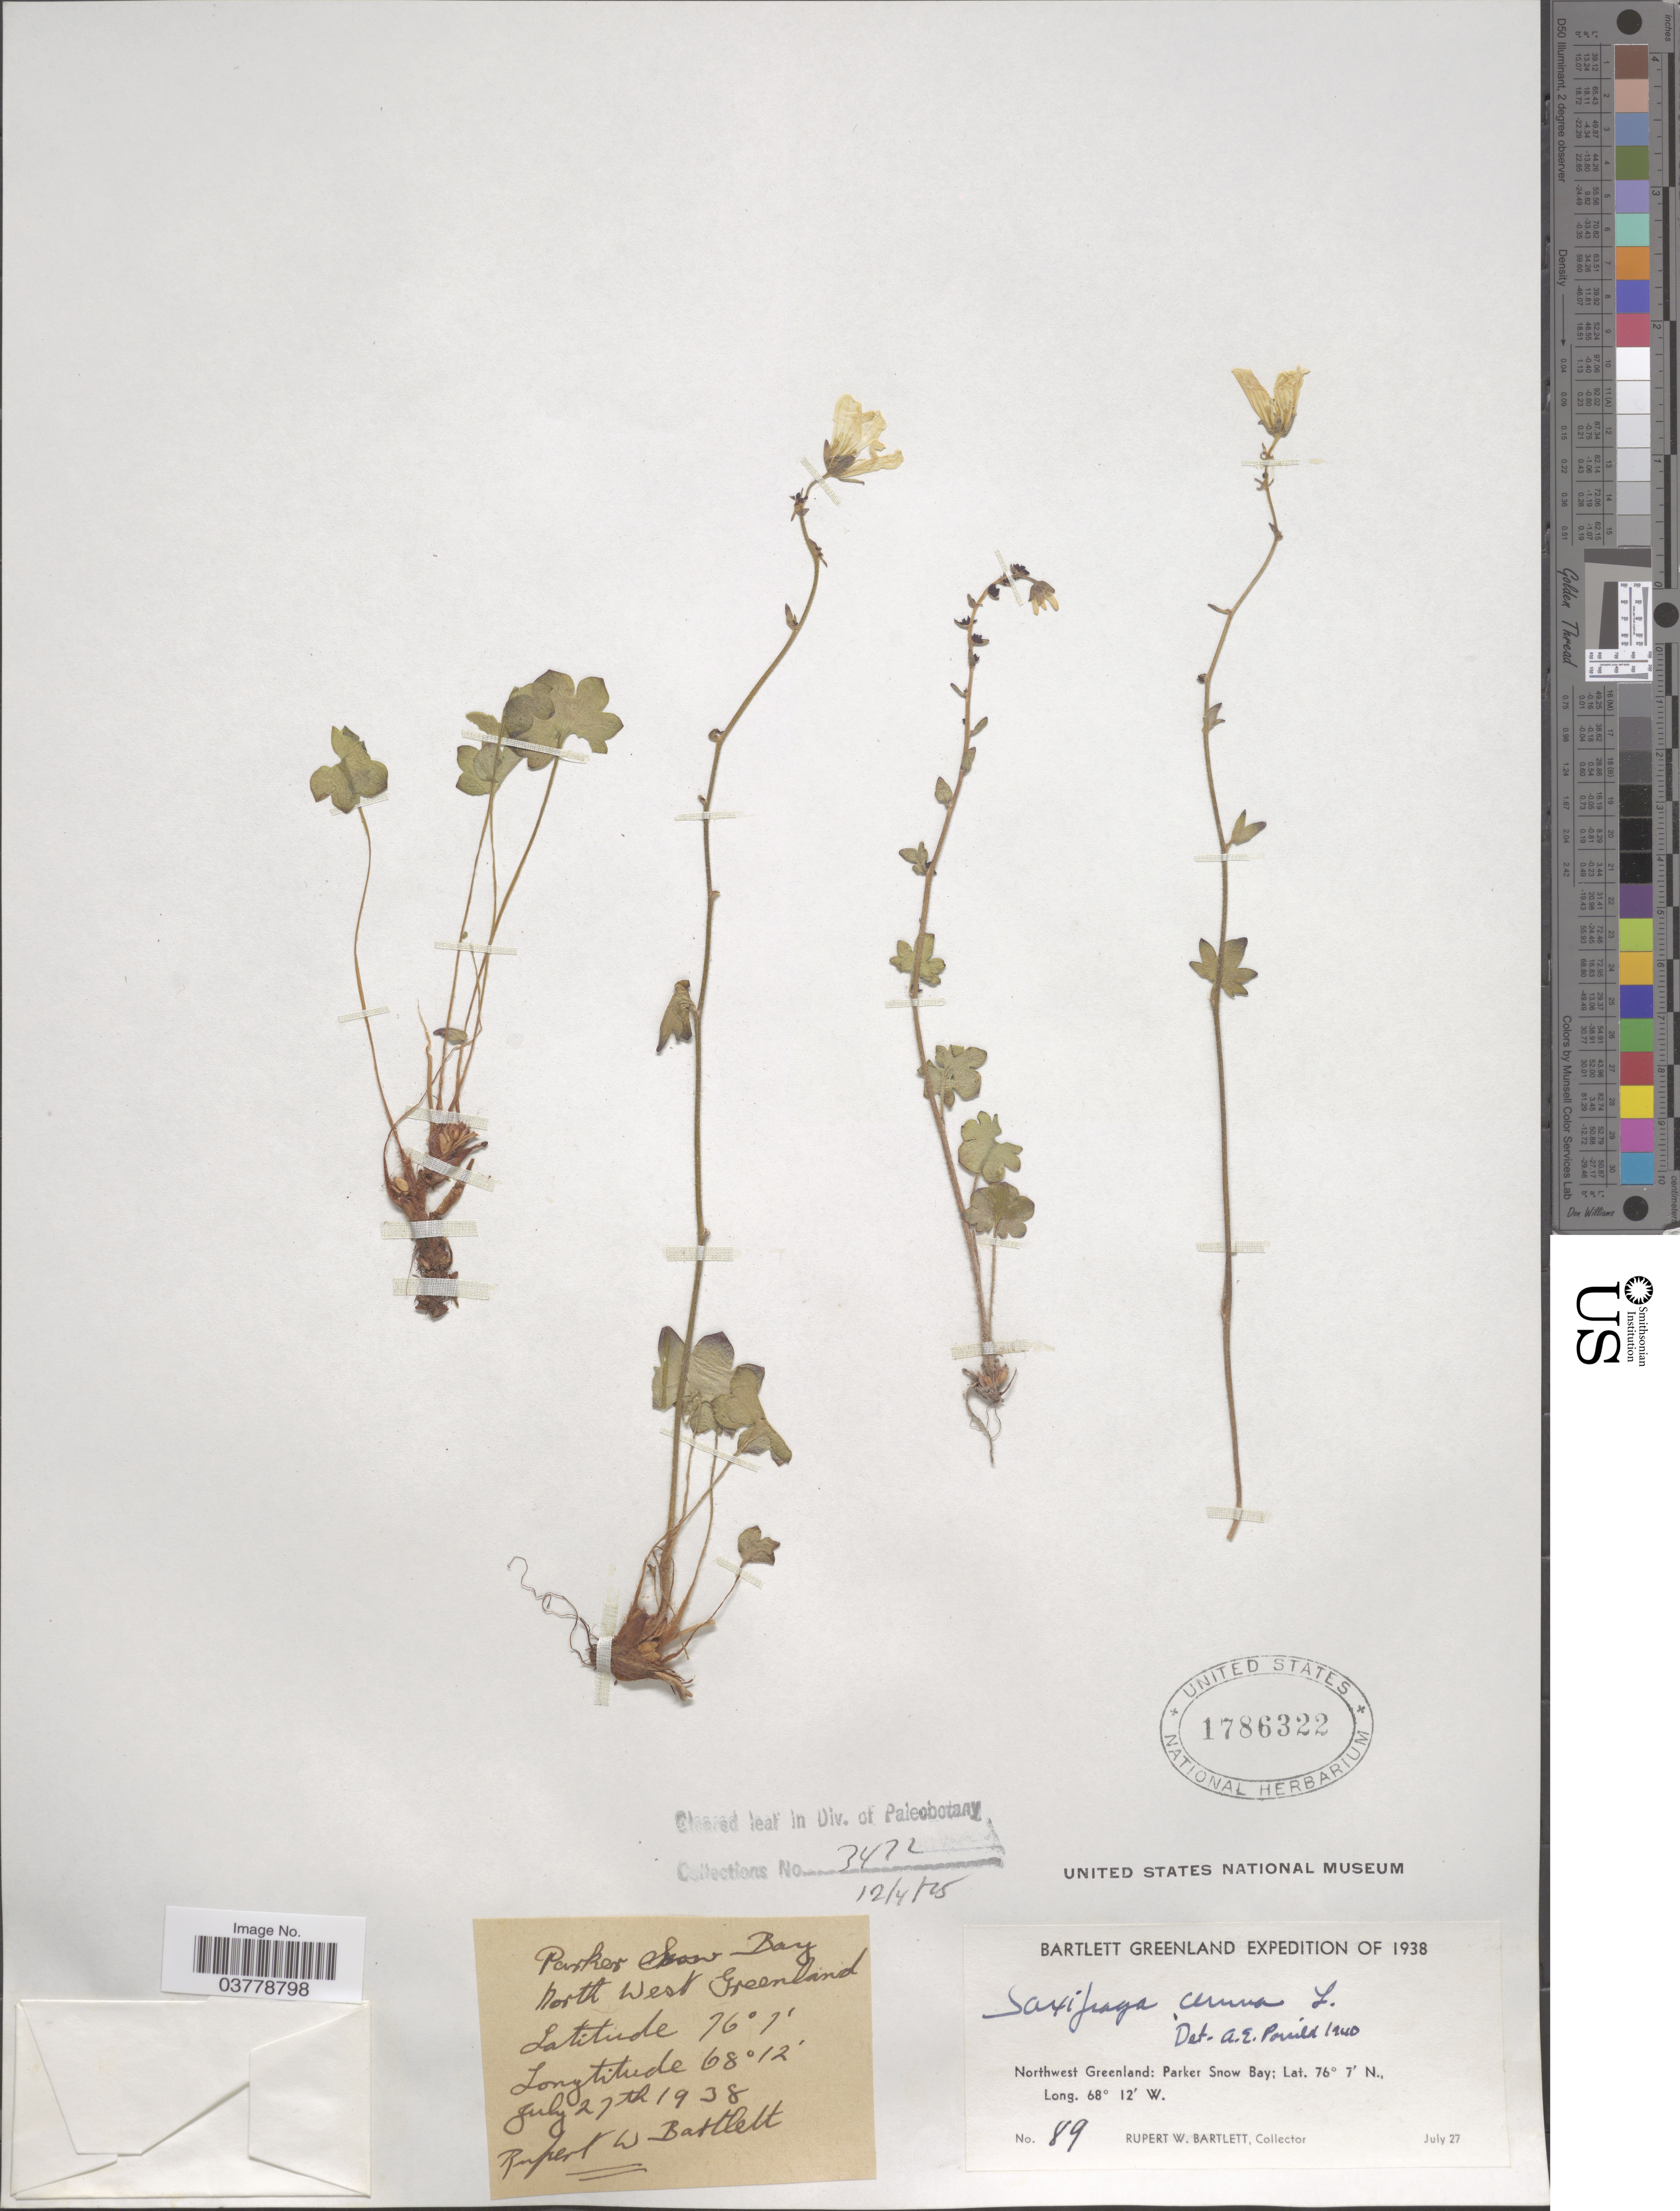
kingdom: Plantae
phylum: Tracheophyta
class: Magnoliopsida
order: Saxifragales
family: Saxifragaceae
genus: Saxifraga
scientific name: Saxifraga cernua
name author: L.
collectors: R. W. Bartlett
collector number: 89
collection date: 1938-07-27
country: Greenland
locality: Northwest Greenland: Parker Snow Bay.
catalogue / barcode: US 1786322